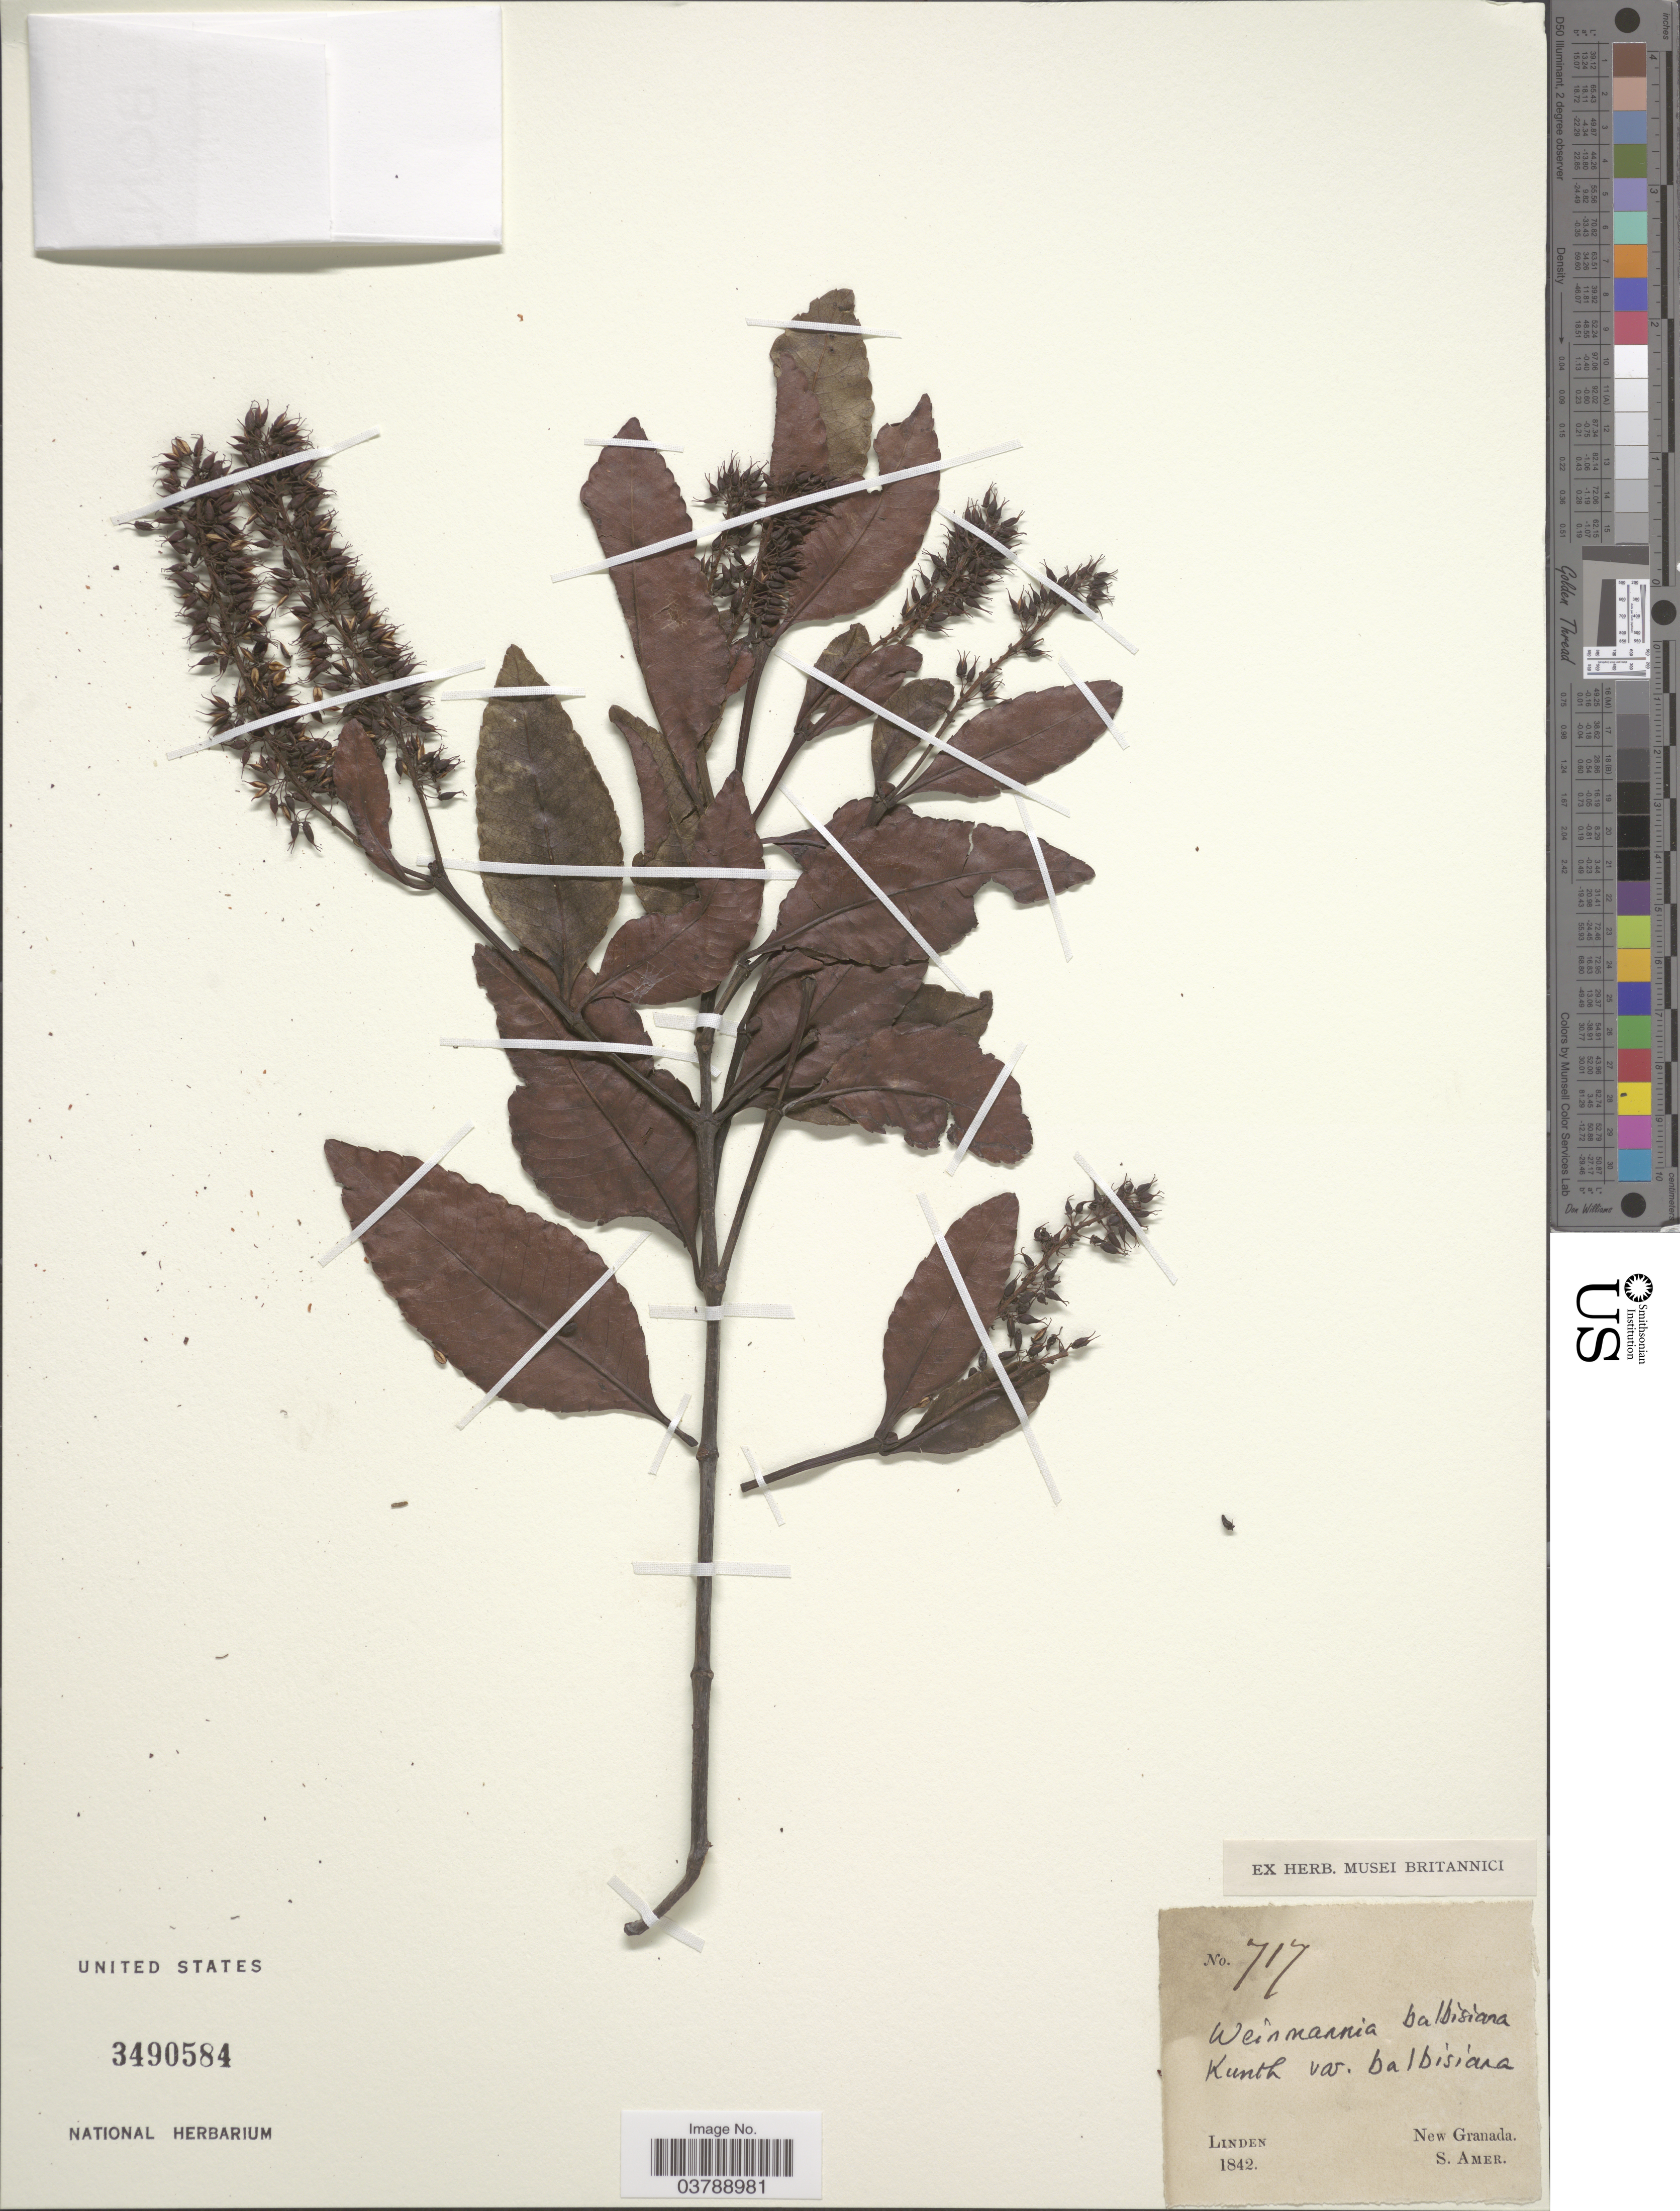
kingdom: Plantae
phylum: Tracheophyta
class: Magnoliopsida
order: Oxalidales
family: Cunoniaceae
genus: Weinmannia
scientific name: Weinmannia balbisiana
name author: Kunth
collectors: -- Linden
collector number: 717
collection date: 1842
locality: New Granada.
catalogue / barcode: US 3490584